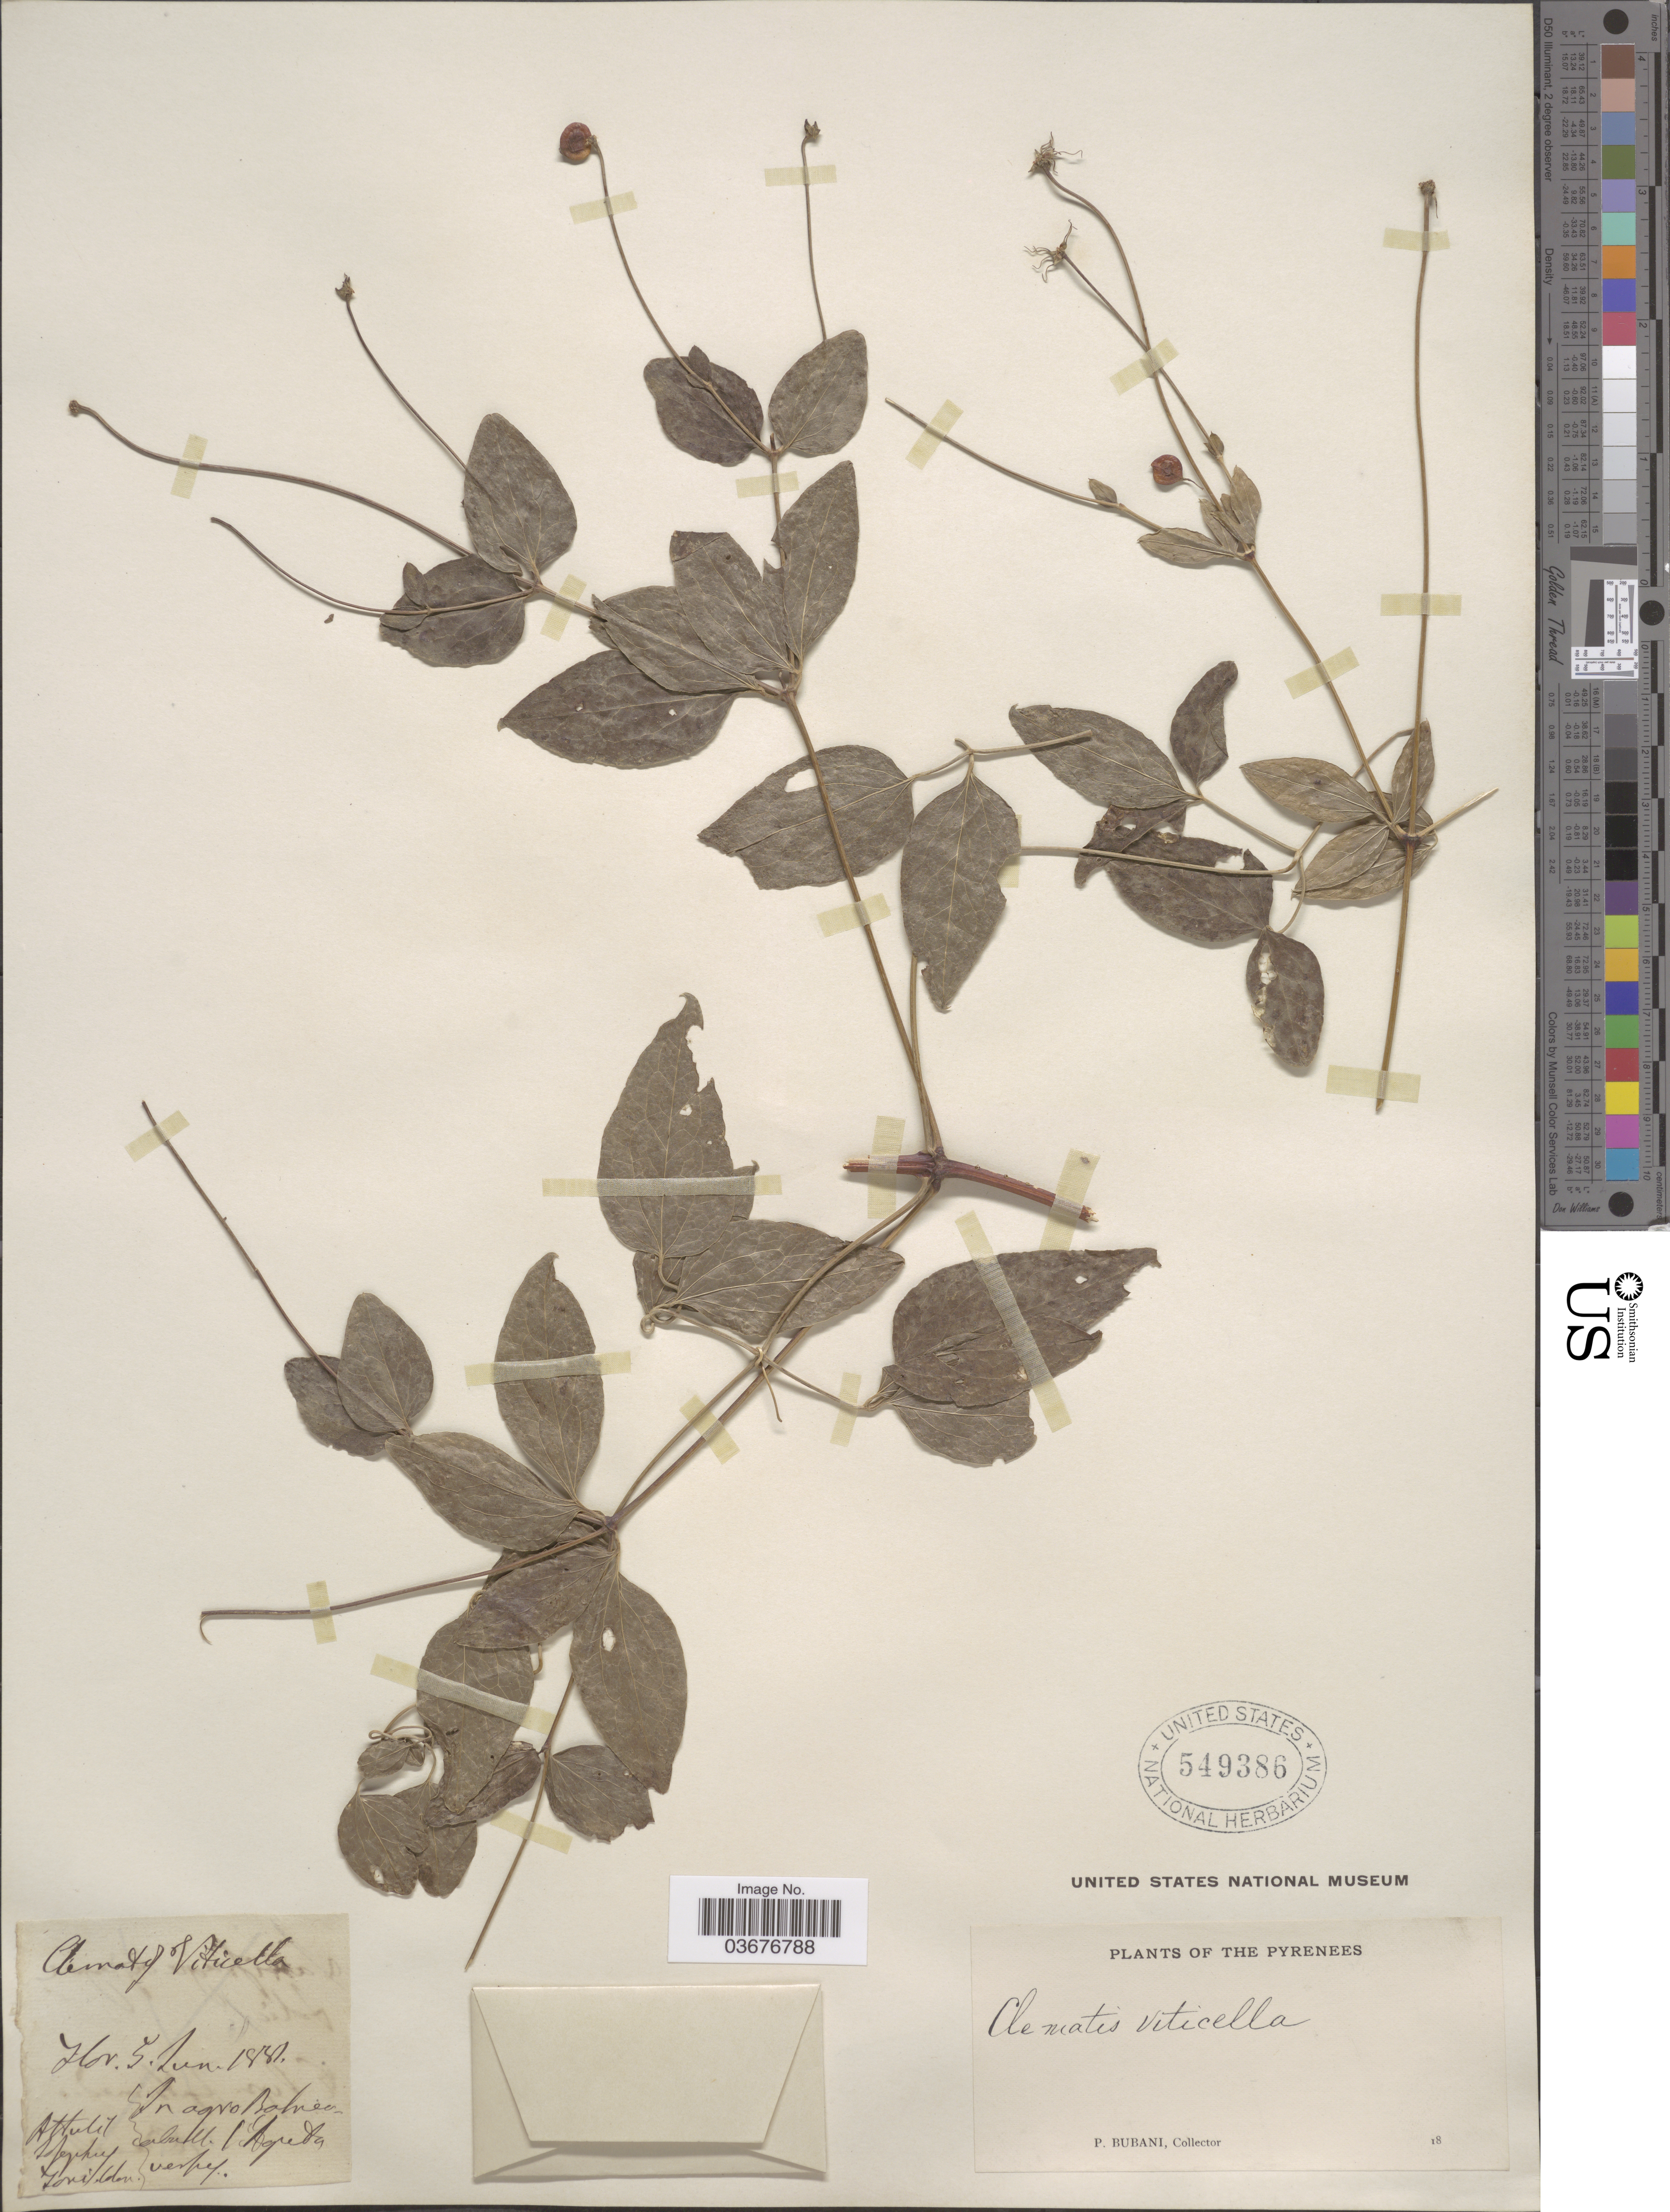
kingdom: Plantae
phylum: Tracheophyta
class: Magnoliopsida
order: Ranunculales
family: Ranunculaceae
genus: Clematis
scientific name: Clematis viticella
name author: L.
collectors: P. Bubani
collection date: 1881-06-05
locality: In agro Balneaabull [interpreted]. The Pyrenees.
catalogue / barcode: US 549386